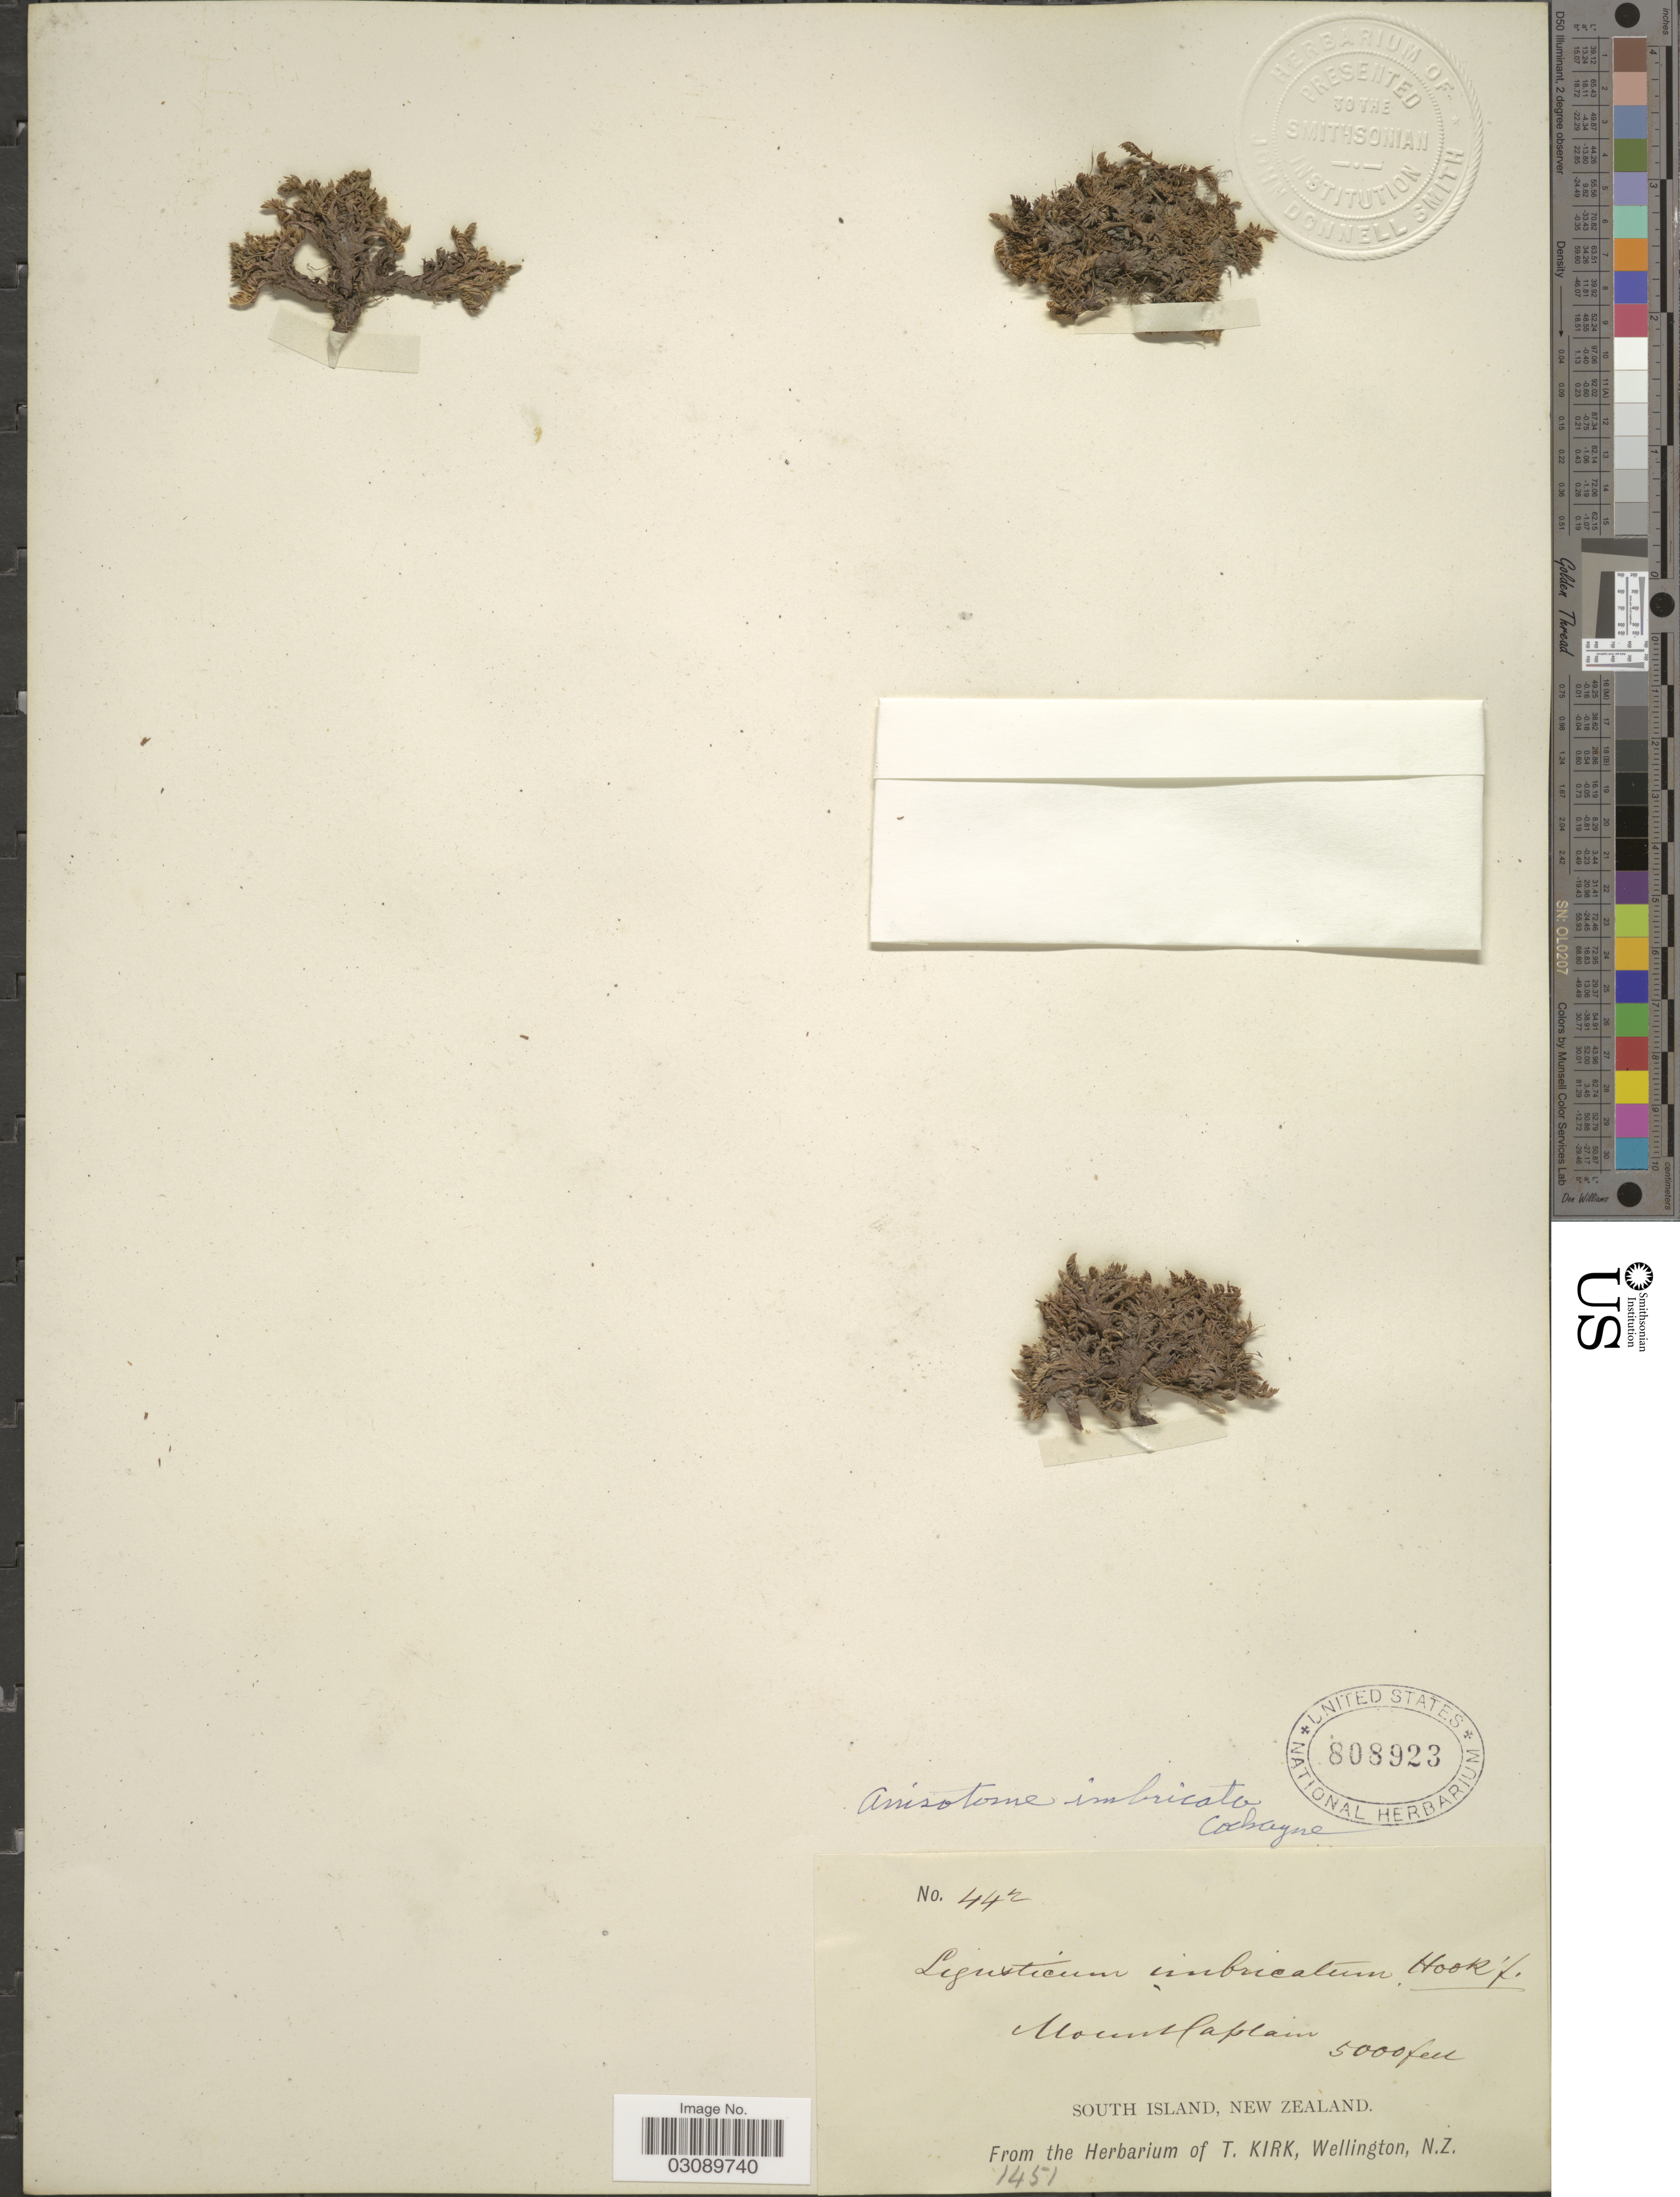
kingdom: Plantae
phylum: Tracheophyta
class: Magnoliopsida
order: Apiales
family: Apiaceae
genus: Anisotome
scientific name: Anisotome imbricata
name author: (Hook. f.) Cockayne ex Cheeseman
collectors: ex herb. T. Kirk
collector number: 442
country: New Zealand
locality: Mount Captain. South Island.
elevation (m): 1524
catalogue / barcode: US 808923